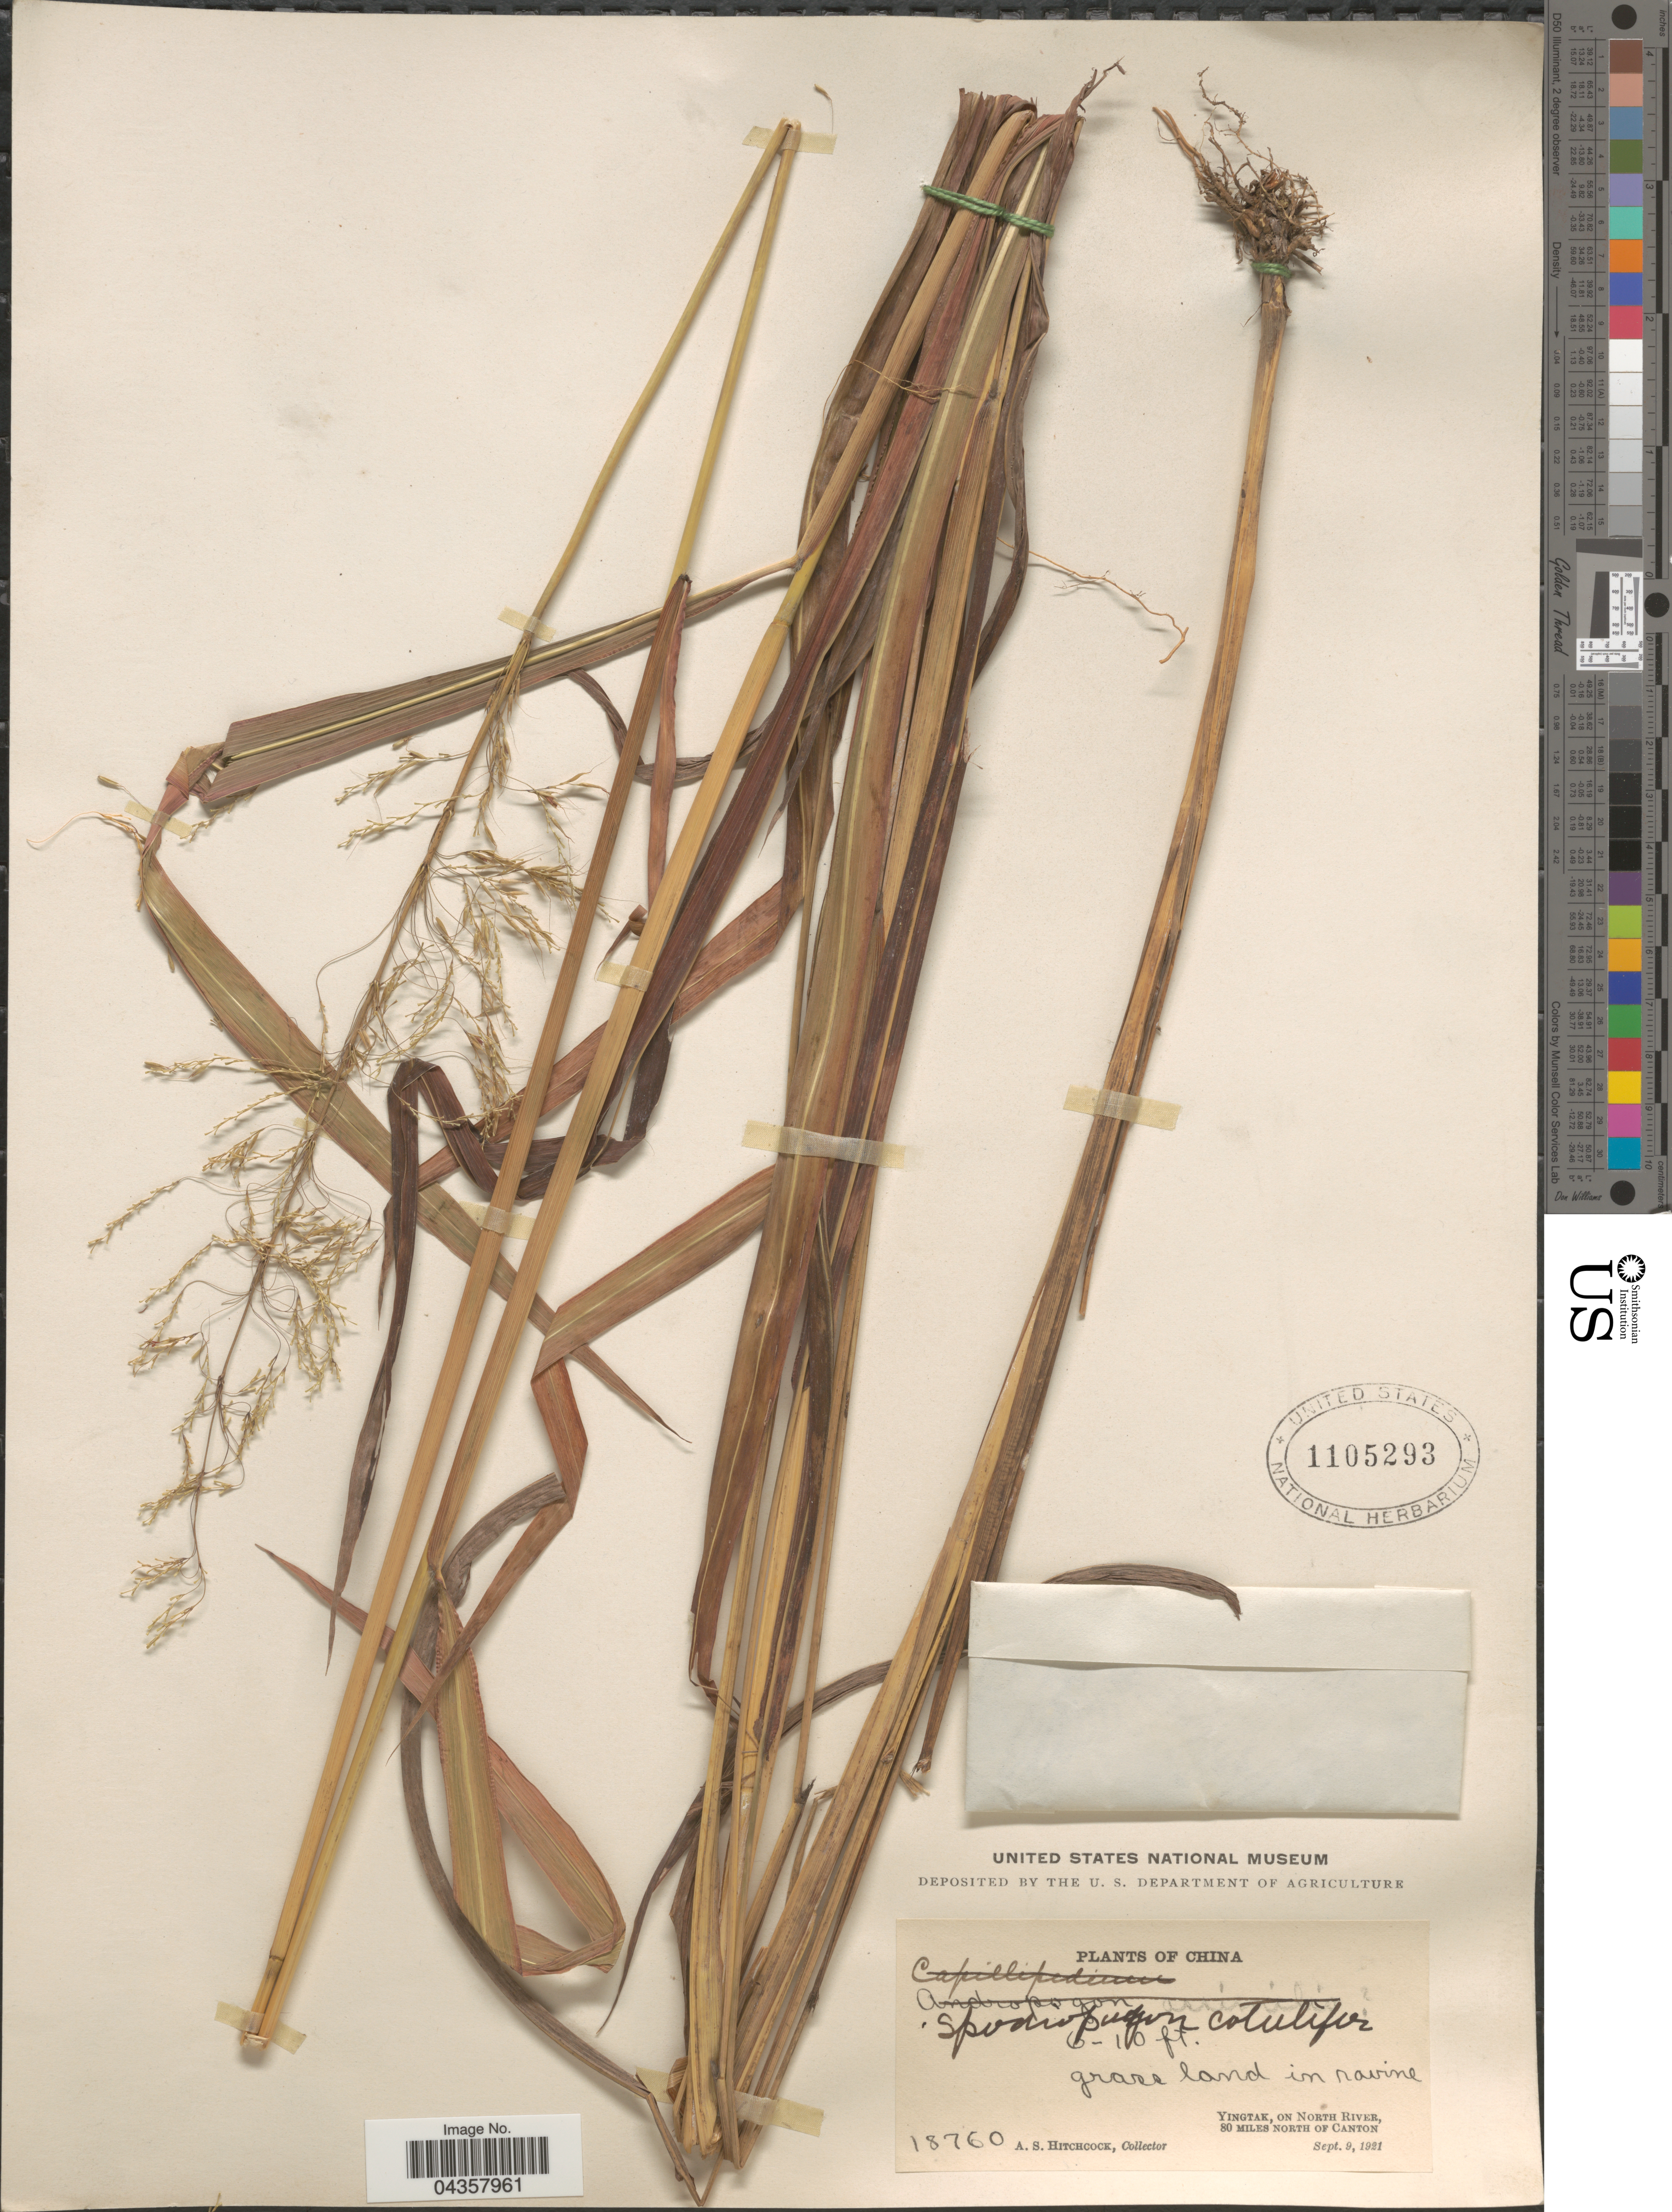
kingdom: Plantae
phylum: Tracheophyta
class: Liliopsida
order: Poales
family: Poaceae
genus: Spodiopogon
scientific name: Spodiopogon cotulifer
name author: (Thunb.) Hack.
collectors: A. S. Hitchcock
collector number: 18760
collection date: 1921-09-09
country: China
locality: Grass land in ravine. Yingtak, on North River, 80 miles North of Canton.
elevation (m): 2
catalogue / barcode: US 1105293